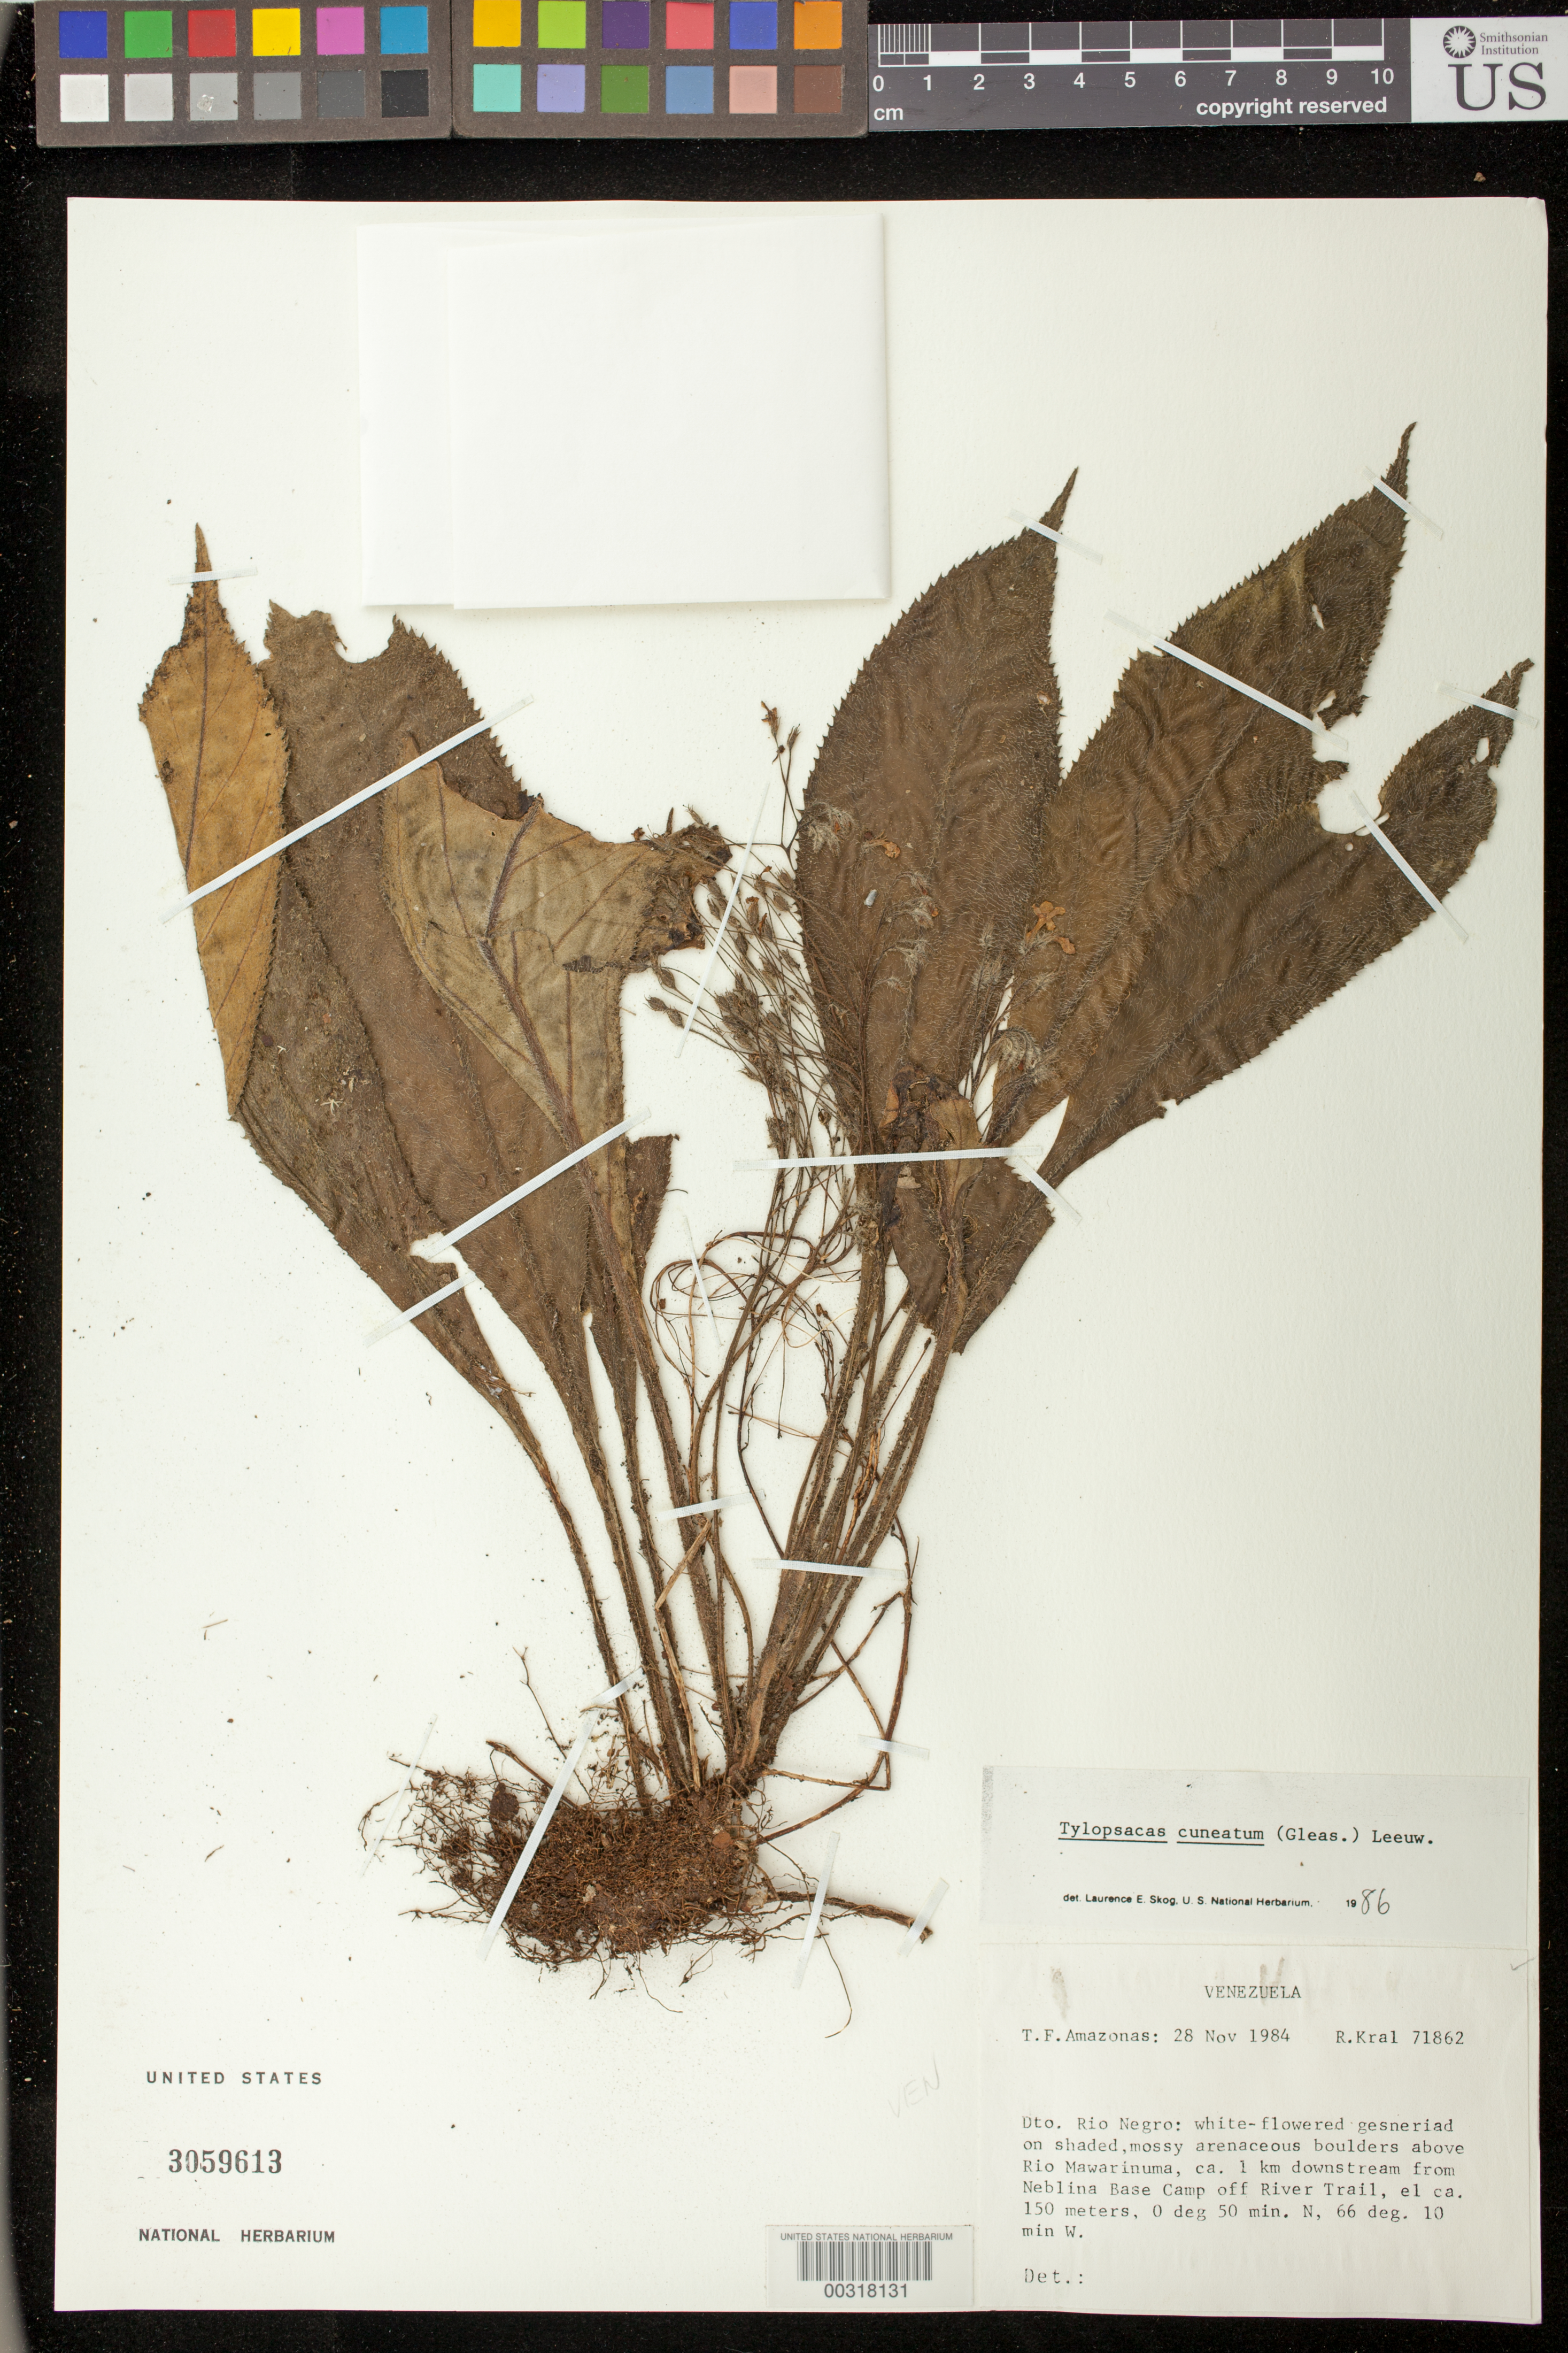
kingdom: Plantae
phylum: Tracheophyta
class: Magnoliopsida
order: Lamiales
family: Gesneriaceae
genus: Tylopsacas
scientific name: Tylopsacas cuneata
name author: (Gleason) Leeuwenb.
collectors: R. Kral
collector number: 71862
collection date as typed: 28 Nov 1984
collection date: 1984-11-28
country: Venezuela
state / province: Amazonas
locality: Rio Negro Dept., above Rio Marawinuma, ca 1 km downstream from Neblina base camp off river trail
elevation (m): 150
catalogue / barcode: US 3059613